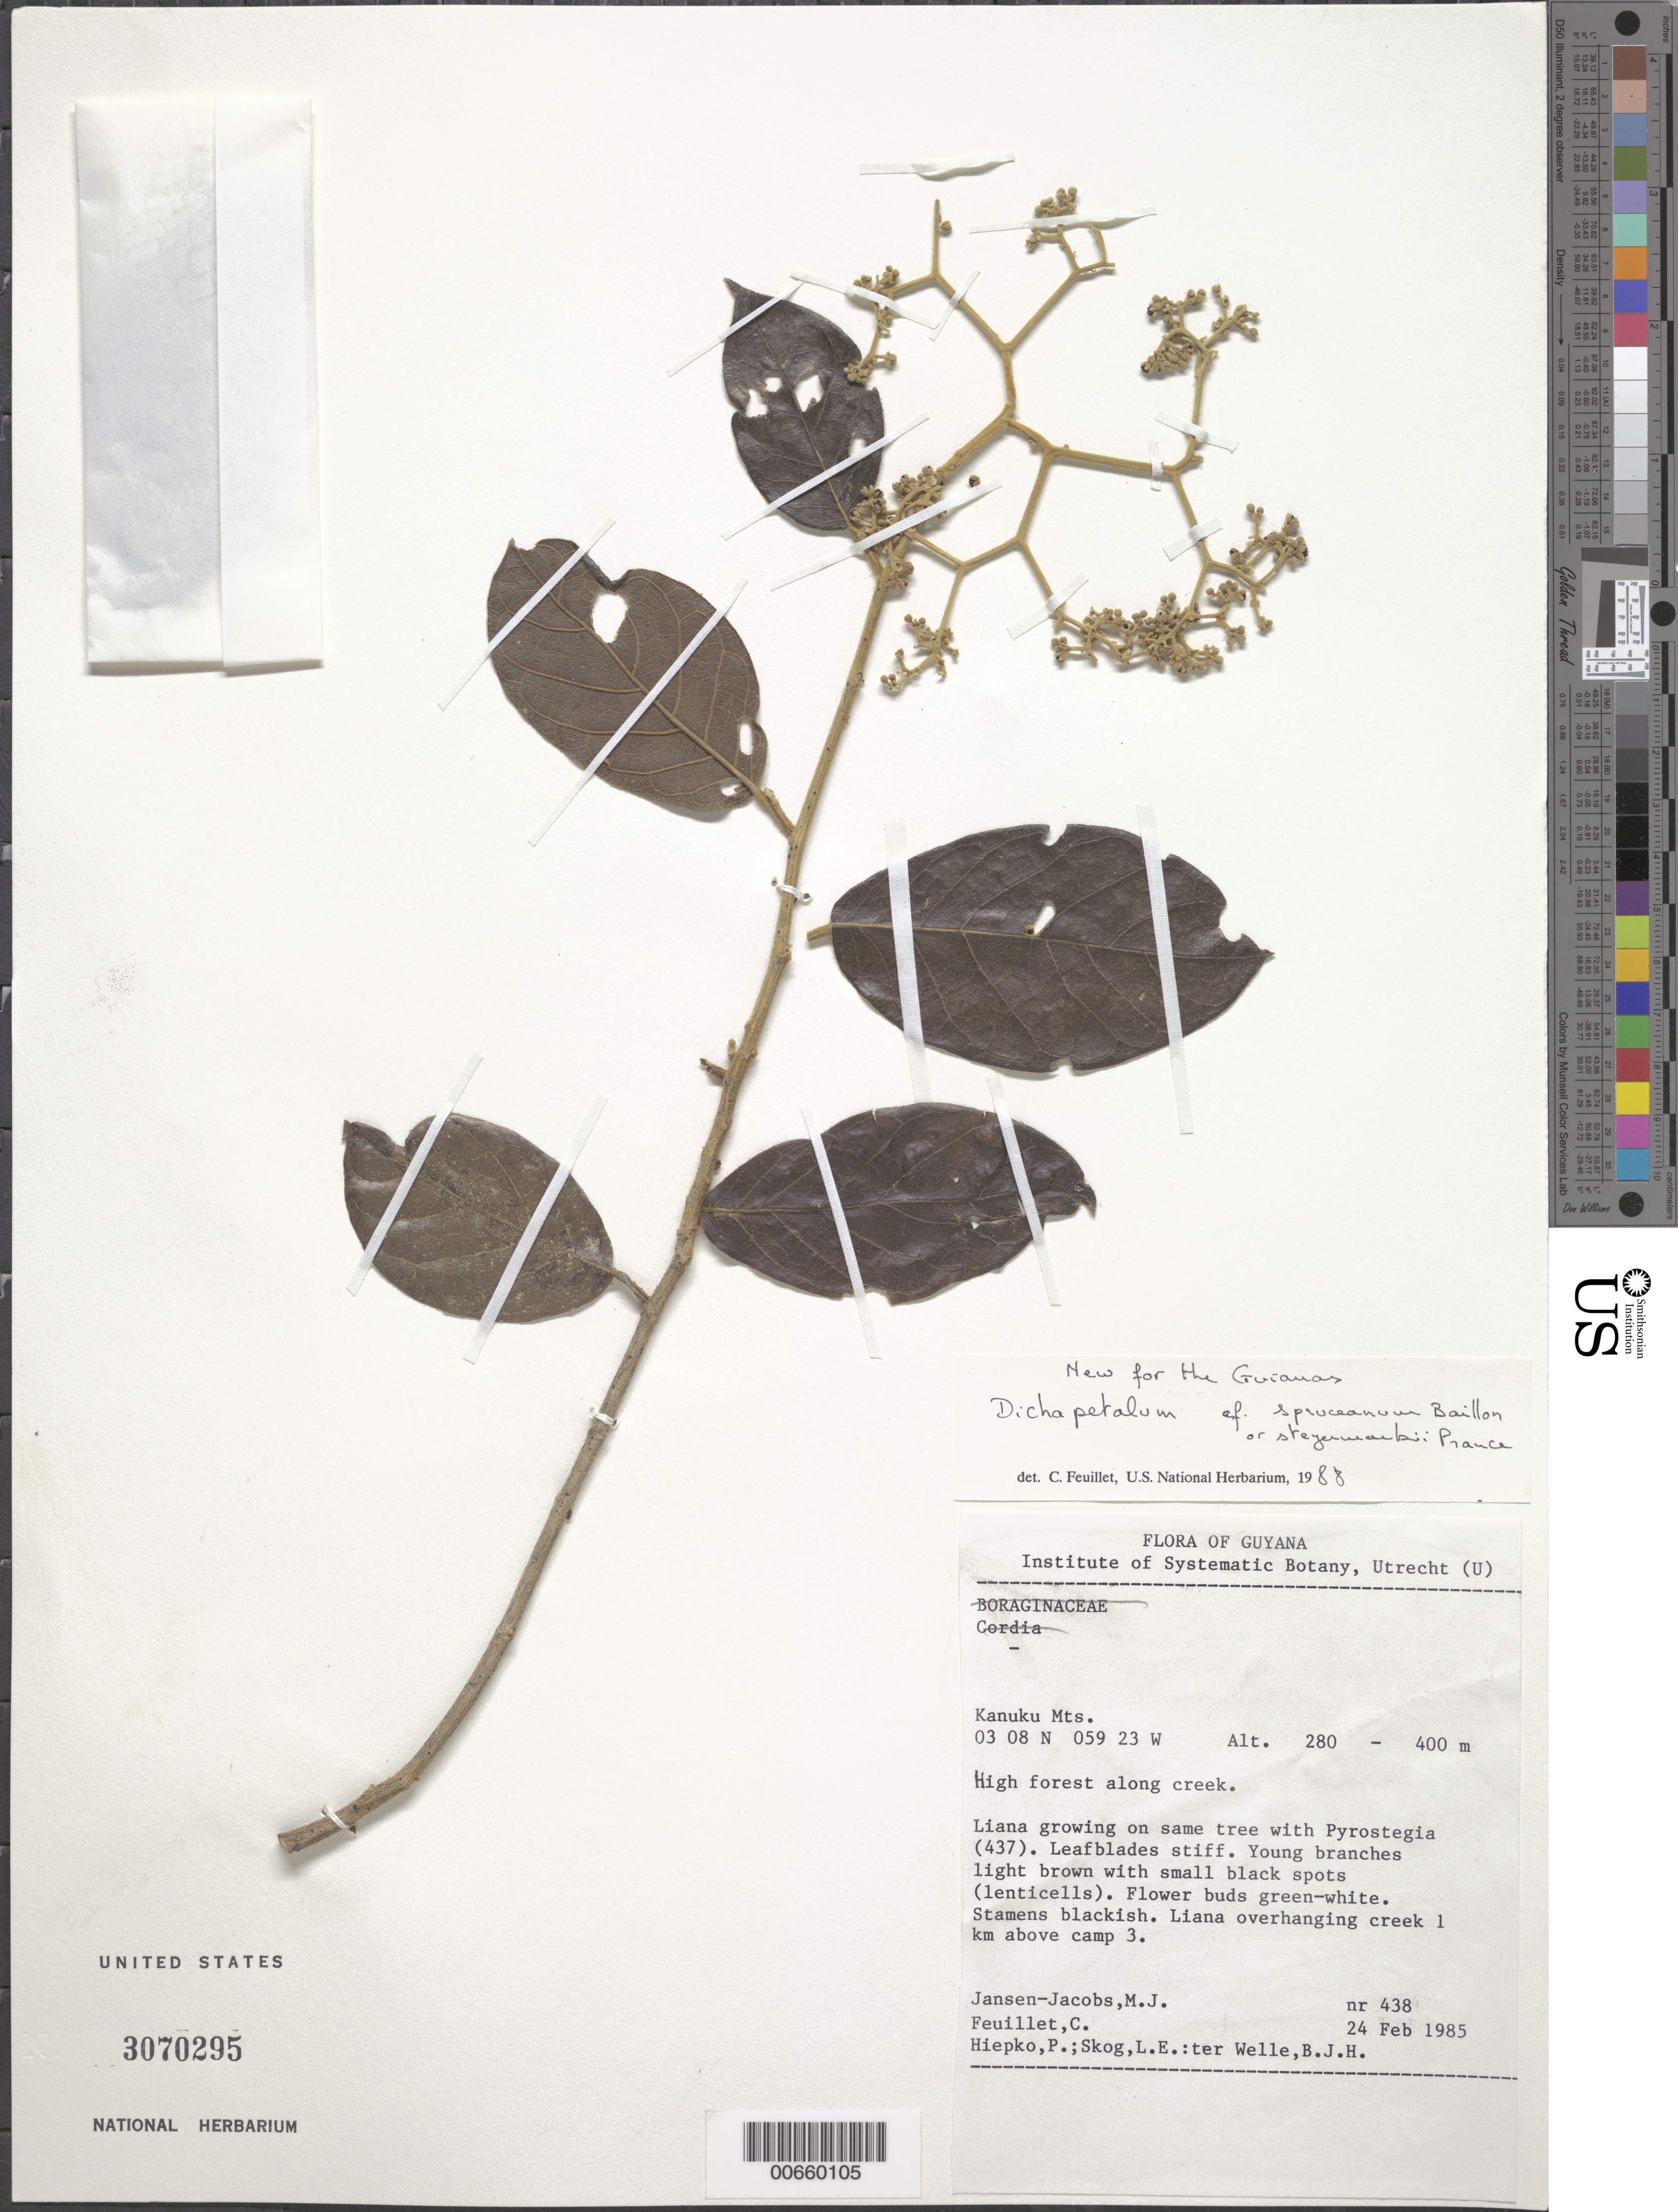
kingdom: Plantae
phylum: Tracheophyta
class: Magnoliopsida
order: Malpighiales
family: Dichapetalaceae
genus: Dichapetalum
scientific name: Dichapetalum spruceanum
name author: Baill.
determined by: Feuillet, C.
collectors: M. J. Jansen-Jacobs, C. Feuillet, P. H. Hiepko, L. E. Skog & B. Welle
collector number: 438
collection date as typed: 24-Feb-85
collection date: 1985-02-24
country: Guyana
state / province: U. Takutu-U. Essequibo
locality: Kanuku Mts.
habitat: High forest along creek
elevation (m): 280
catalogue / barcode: US 3070295